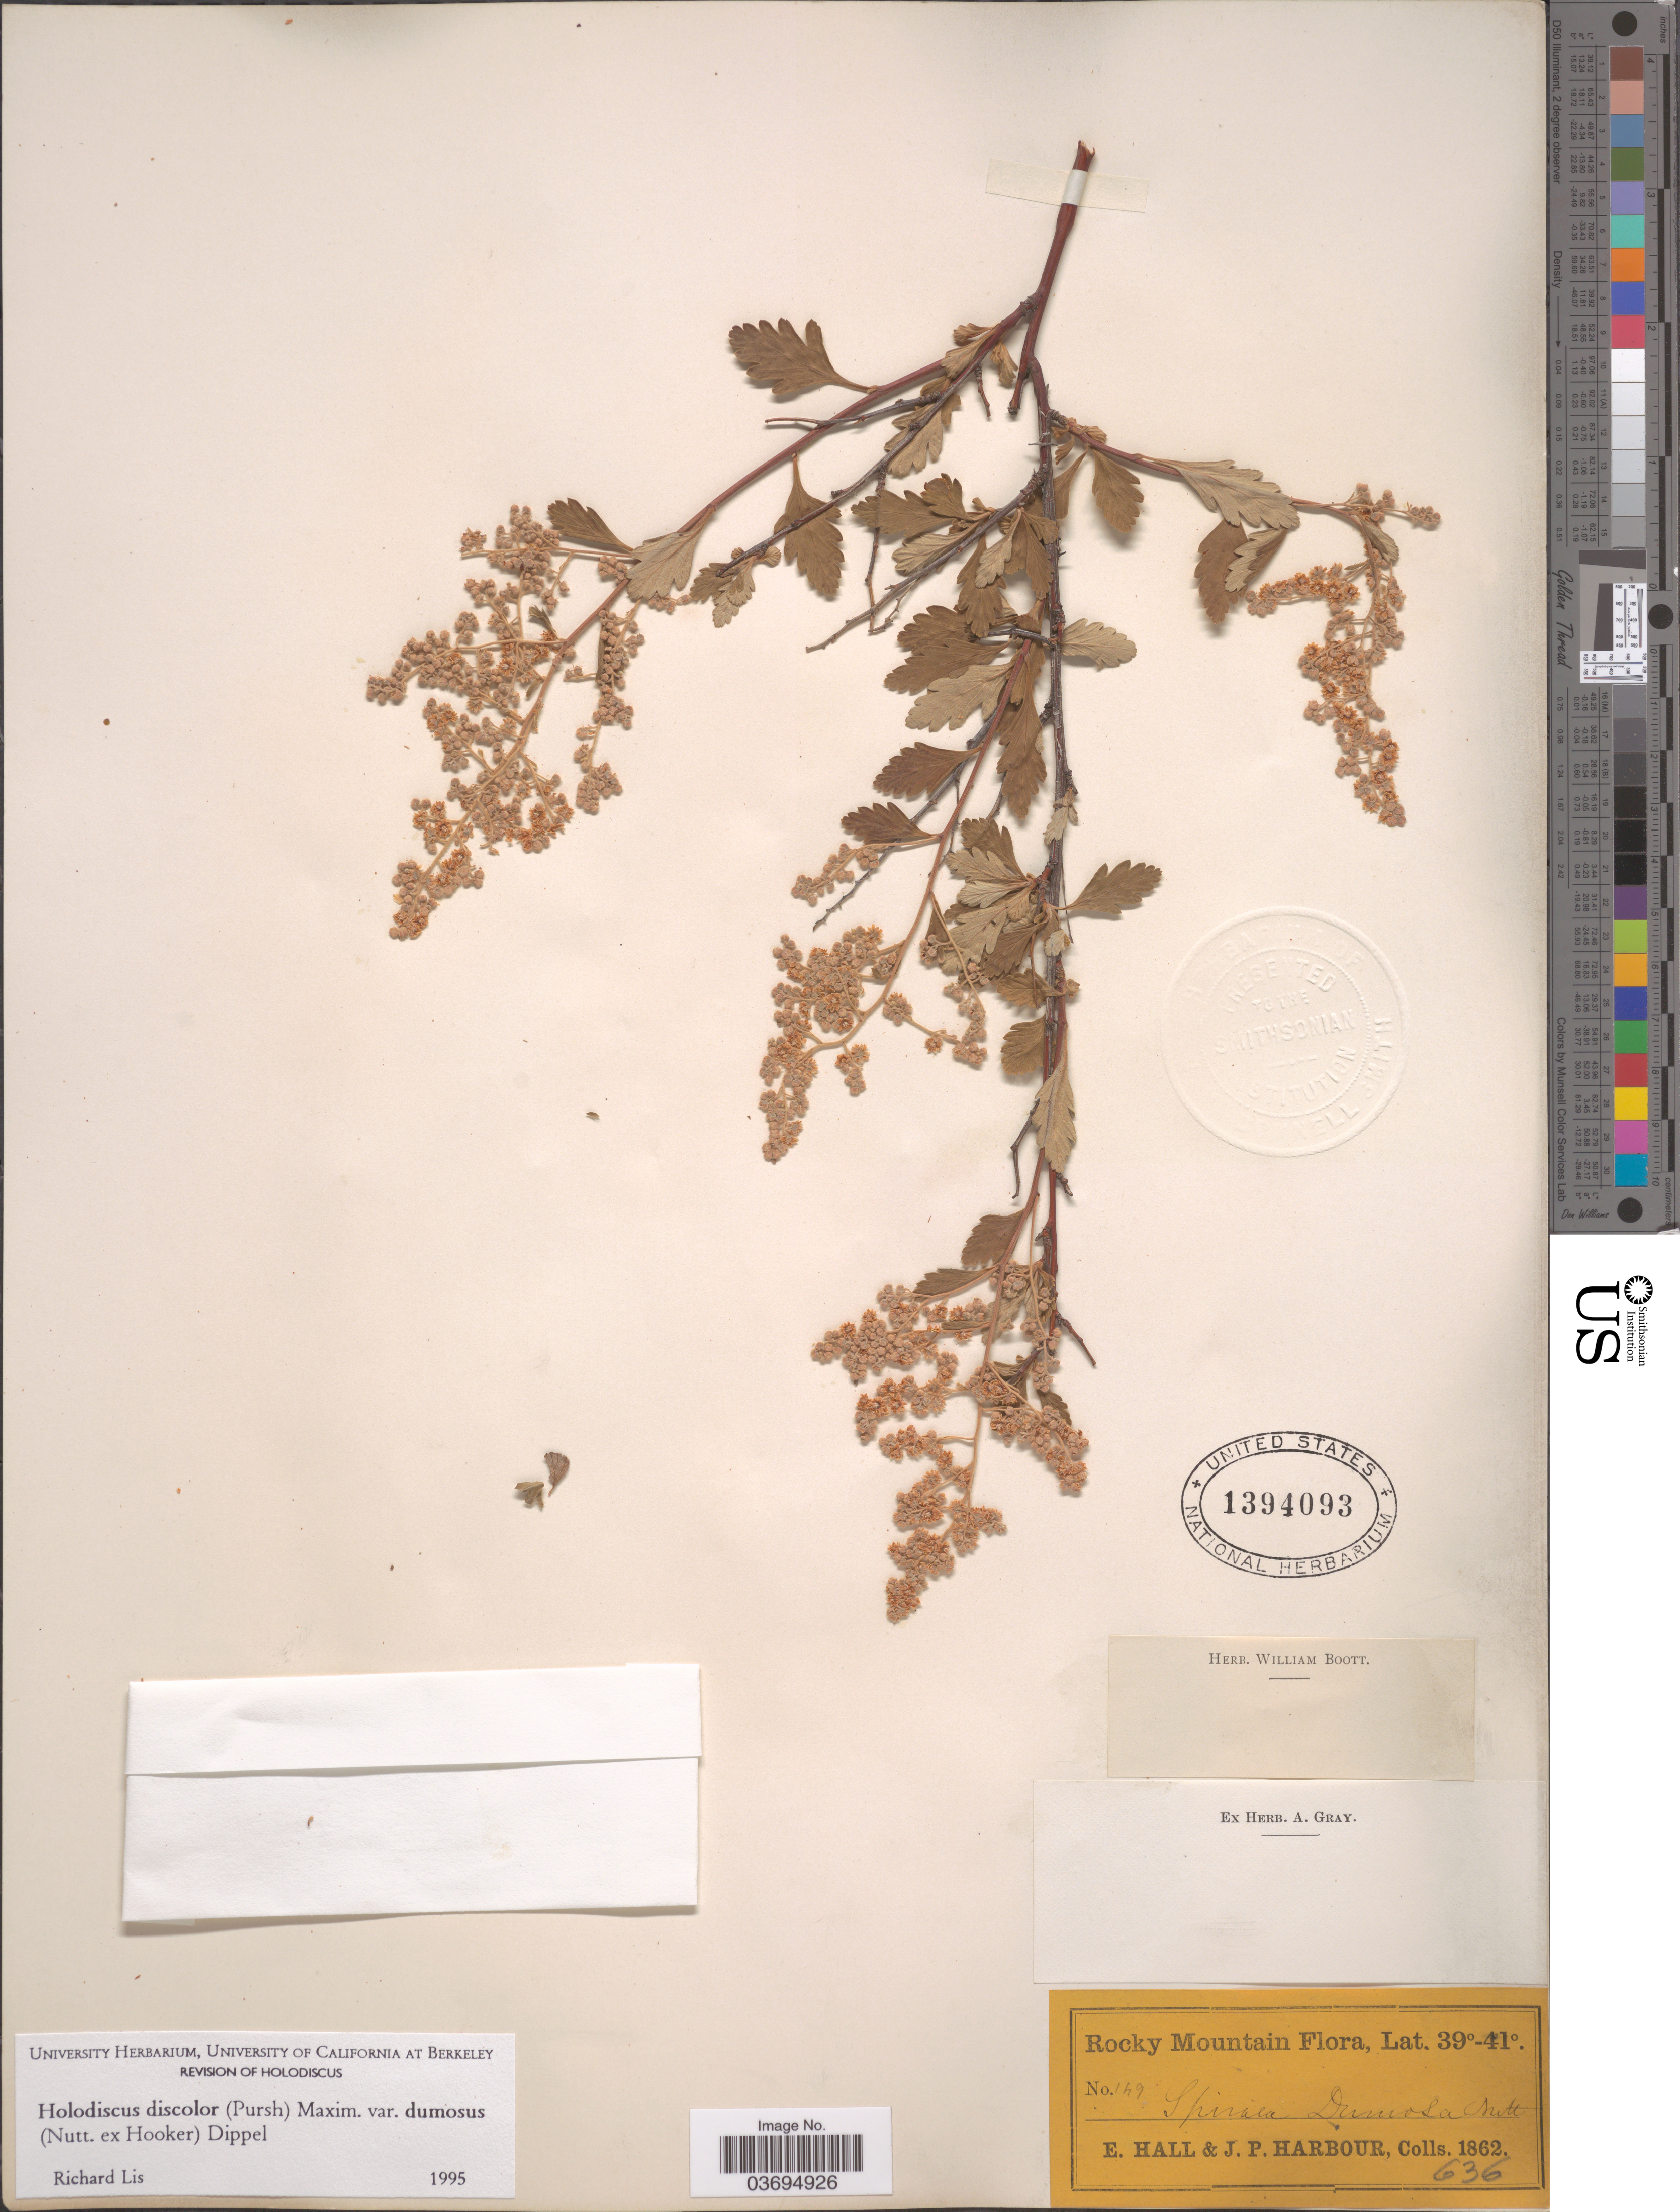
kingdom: Plantae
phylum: Tracheophyta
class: Magnoliopsida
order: Rosales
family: Rosaceae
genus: Holodiscus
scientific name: Holodiscus discolor var. dumosus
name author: Maxim. ex J.M. Coult.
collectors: E. Hall & J. Harbour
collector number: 149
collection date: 1862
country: United States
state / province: Colorado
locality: Rocky Mountain.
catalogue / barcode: US 1394093